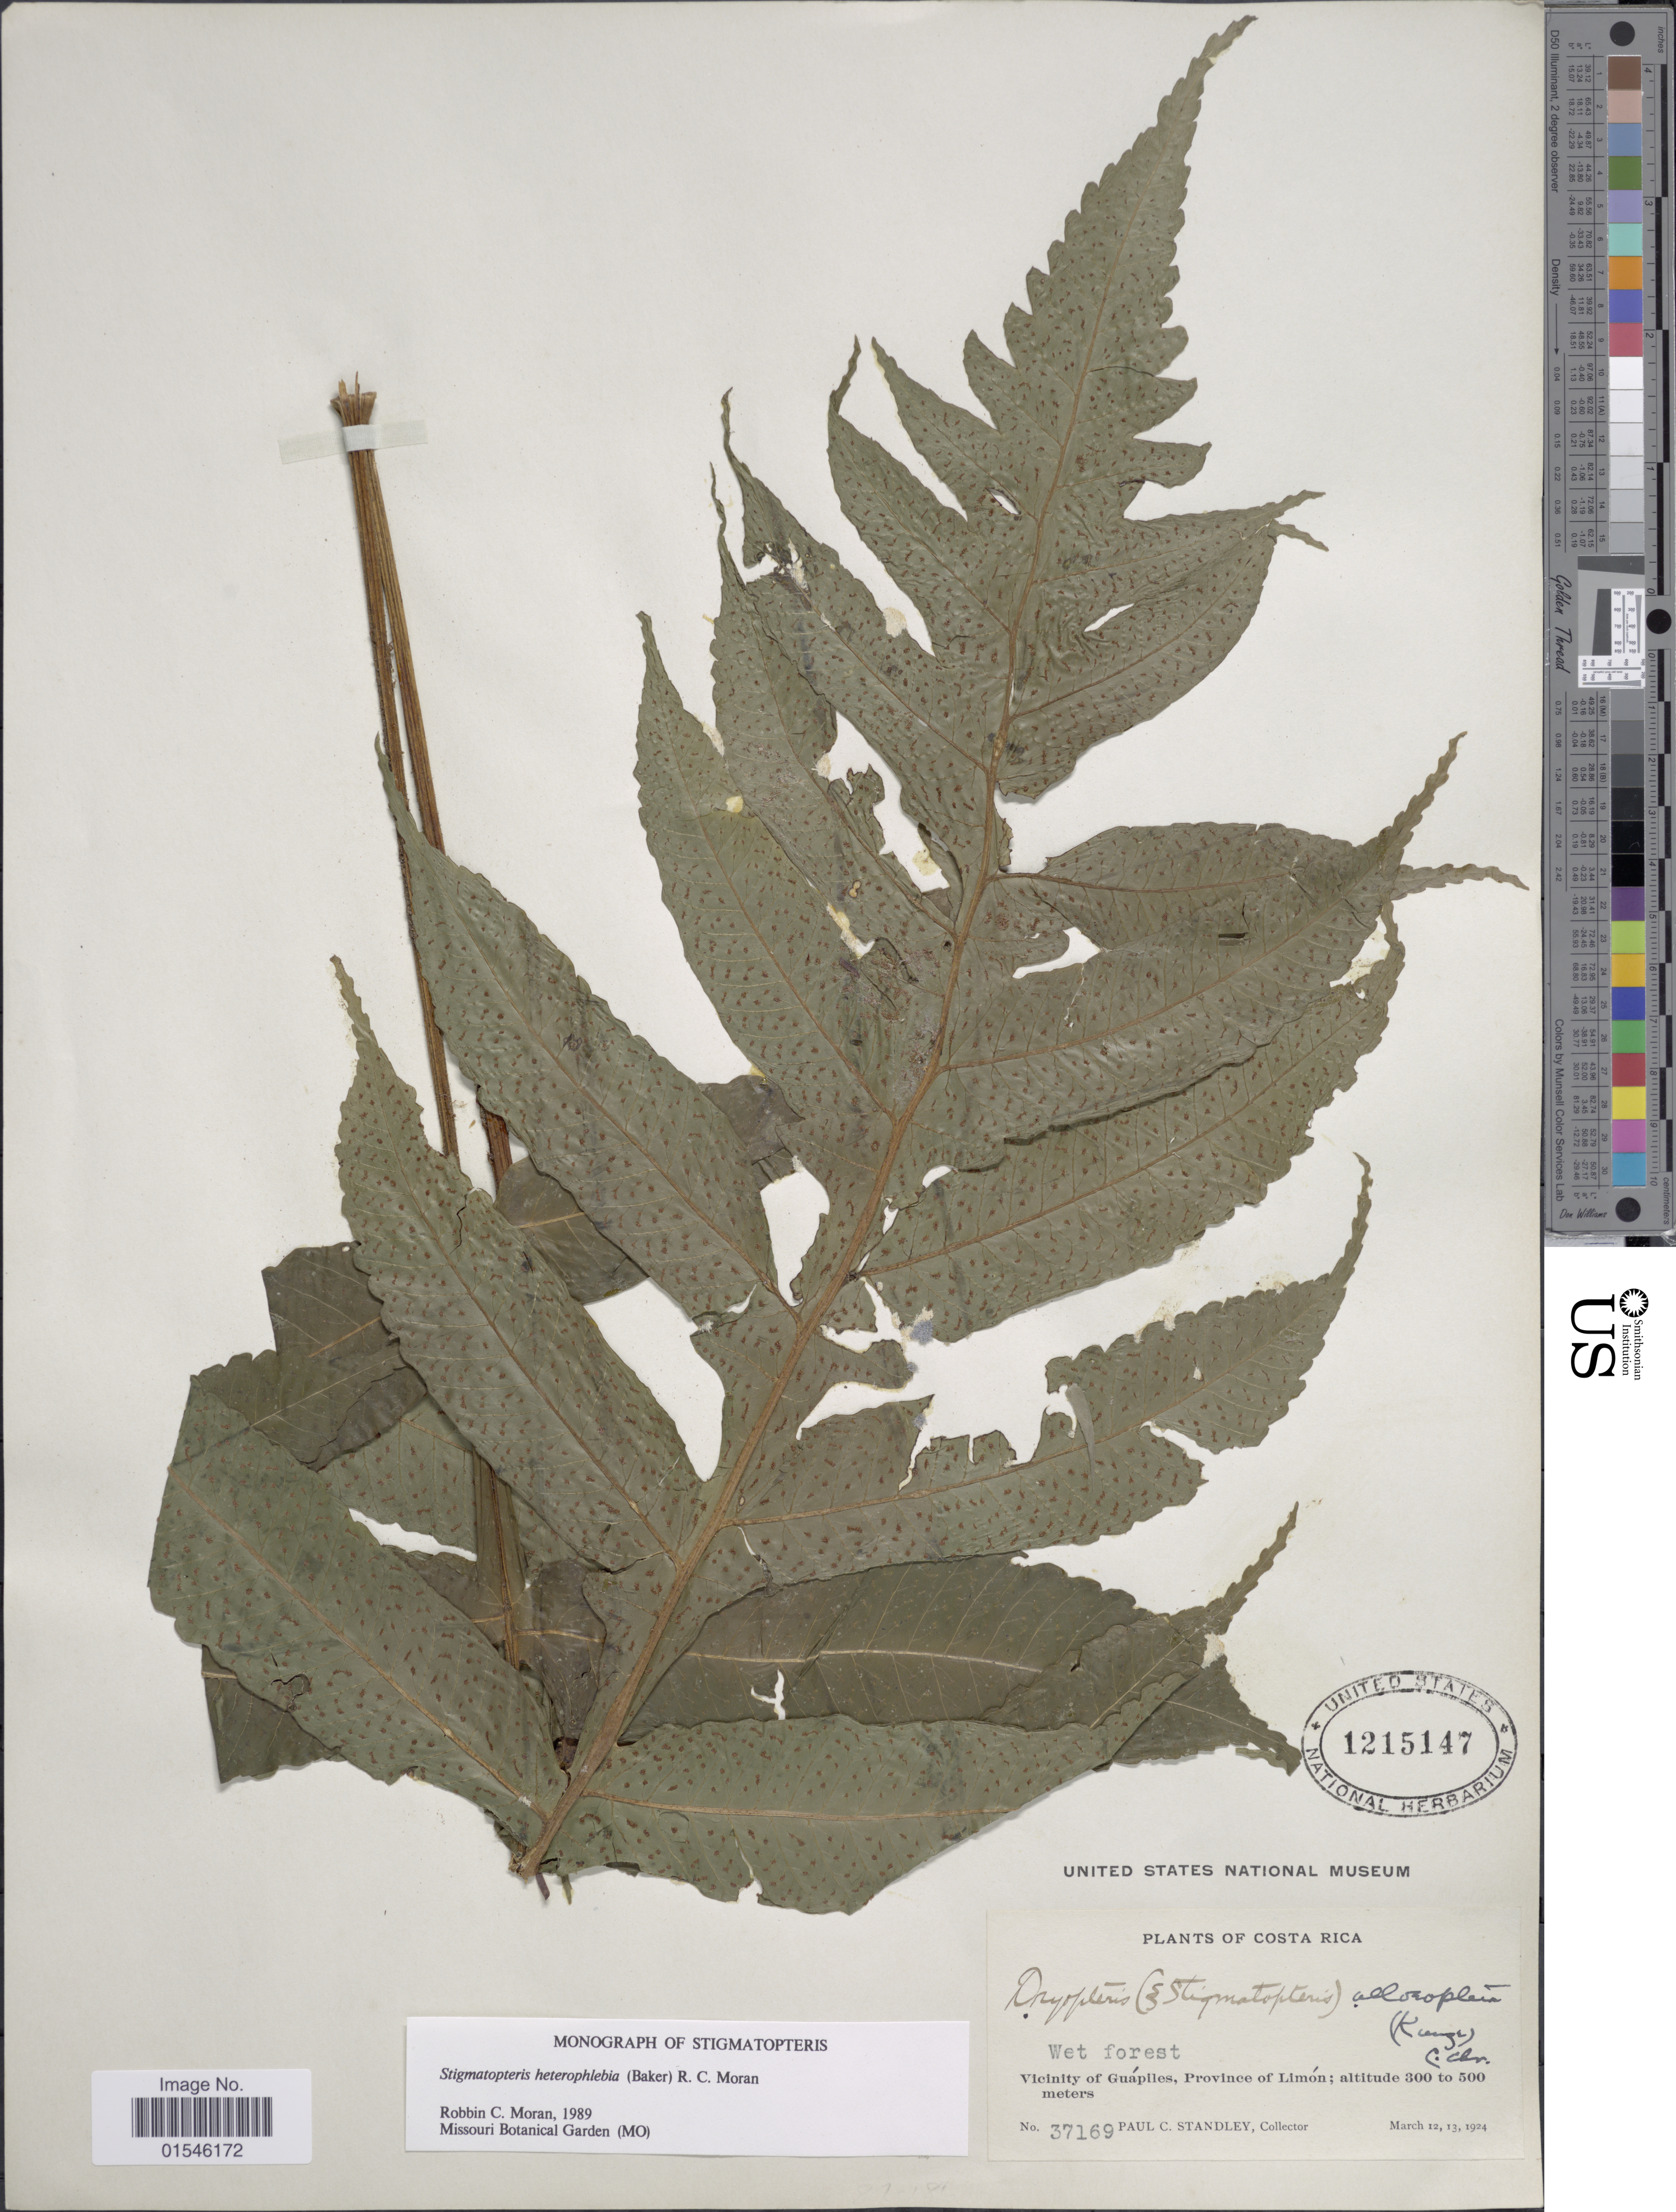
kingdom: Plantae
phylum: Tracheophyta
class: Polypodiopsida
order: Polypodiales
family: Dryopteridaceae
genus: Stigmatopteris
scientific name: Stigmatopteris heterophlebia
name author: (Baker) R.C. Moran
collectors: P. C. Standley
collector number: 37169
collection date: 1924-03-12/1924-03-13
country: Costa Rica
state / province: Limón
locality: Vicinity of Guápiles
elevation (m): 300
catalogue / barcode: US 1215147